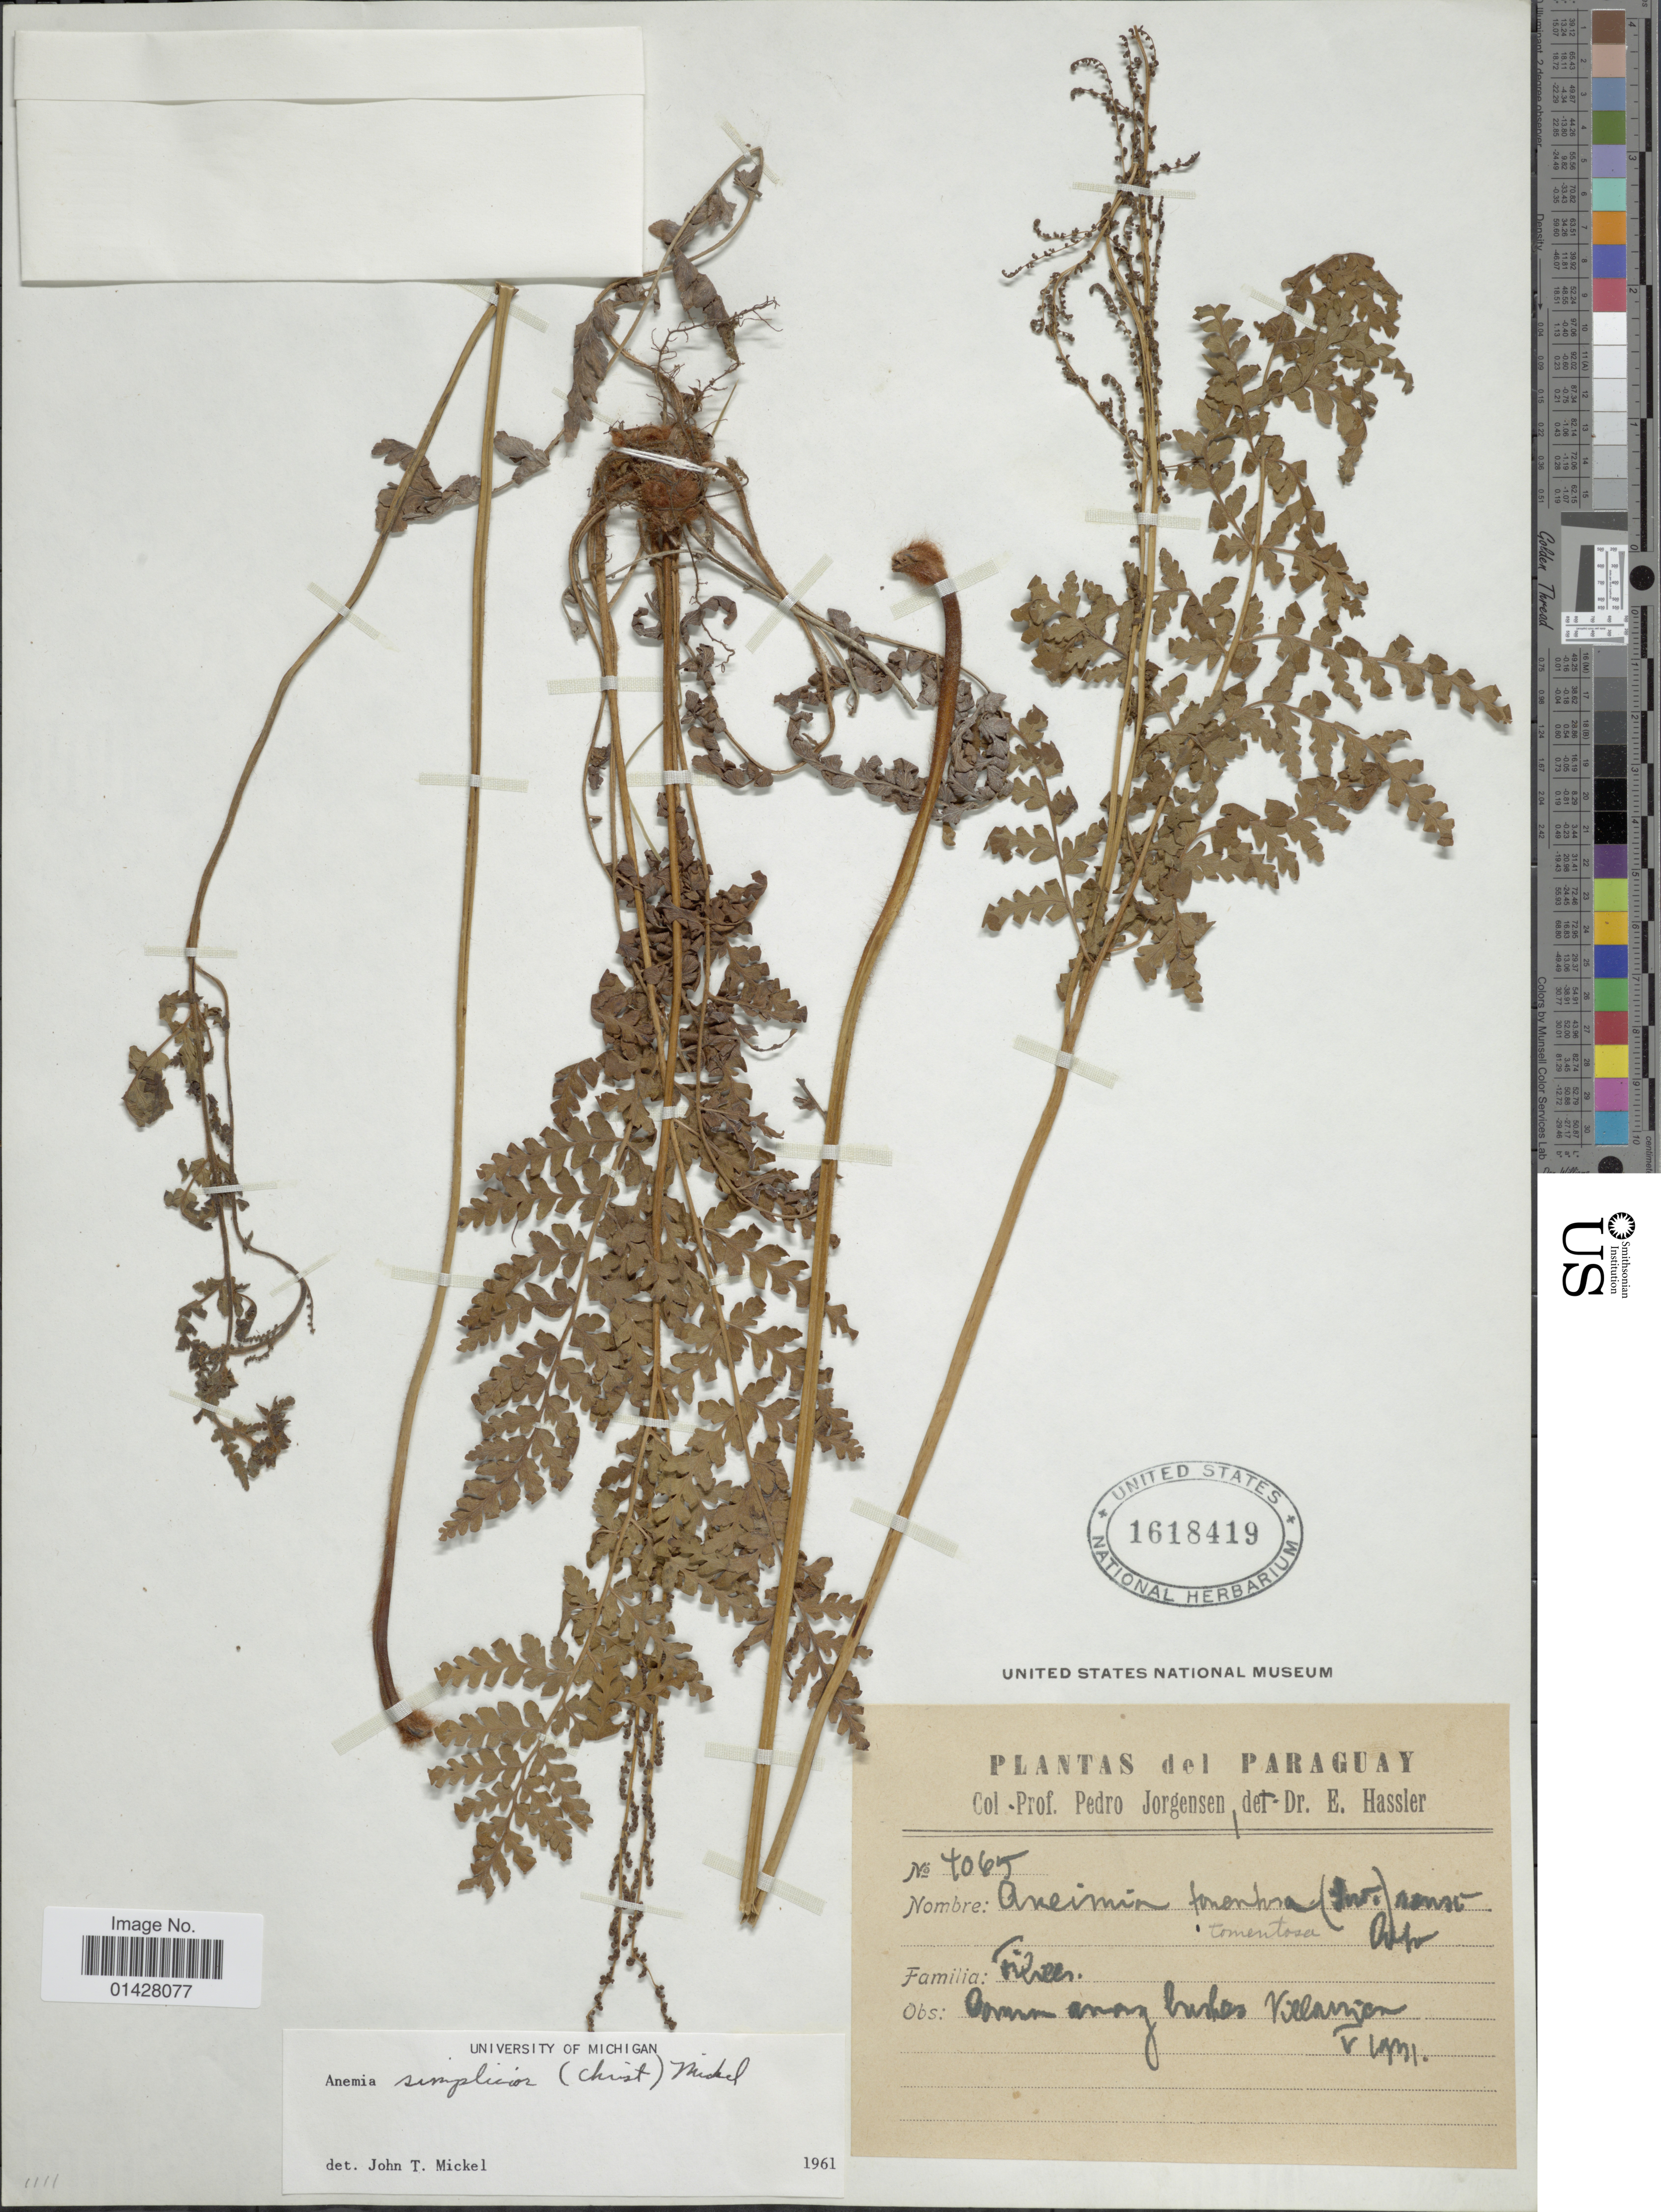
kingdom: Plantae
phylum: Tracheophyta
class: Polypodiopsida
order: Schizaeales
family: Anemiaceae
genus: Anemia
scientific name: Anemia simplicior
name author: (Christ) Mickel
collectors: P. Jörgensen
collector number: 4065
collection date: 1931-05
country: Paraguay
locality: Villarrica.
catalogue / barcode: US 1618419